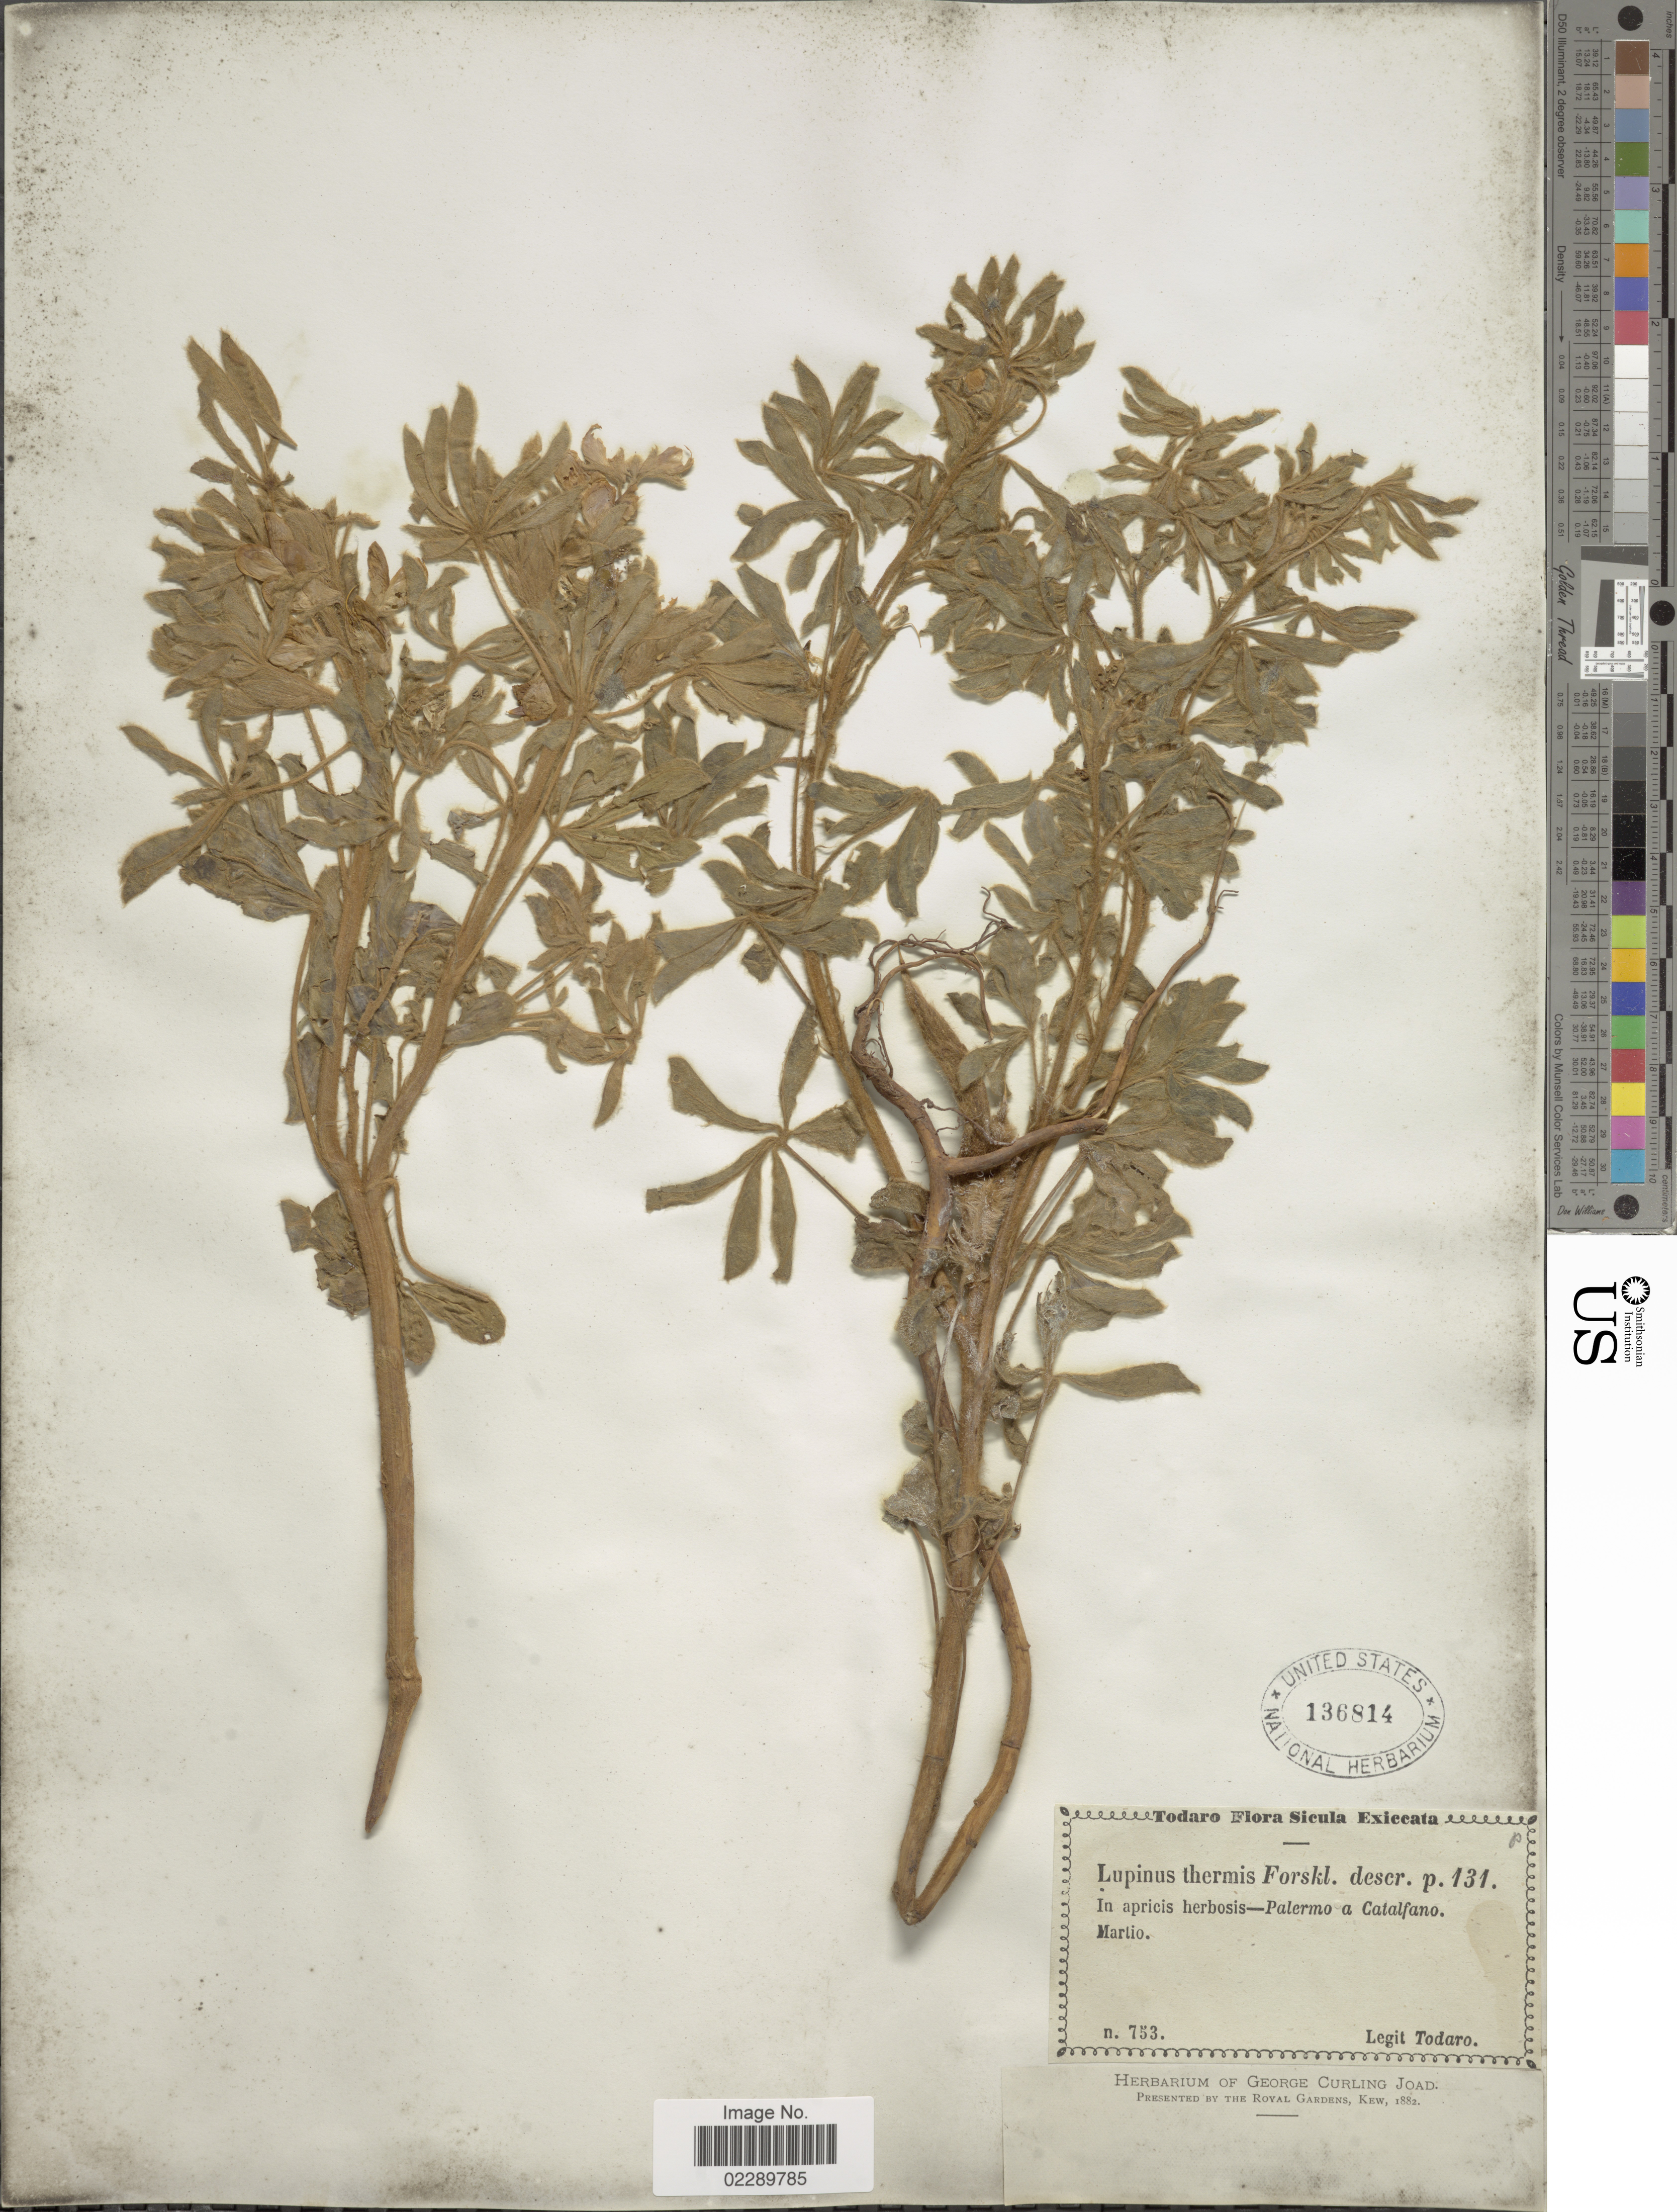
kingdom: Plantae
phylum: Tracheophyta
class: Magnoliopsida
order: Fabales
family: Fabaceae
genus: Lupinus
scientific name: Lupinus termis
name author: Forssk.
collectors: Todaro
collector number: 753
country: Italy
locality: Sicula. In apricis herbosis - Palermo a Catalfano.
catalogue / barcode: US 136814